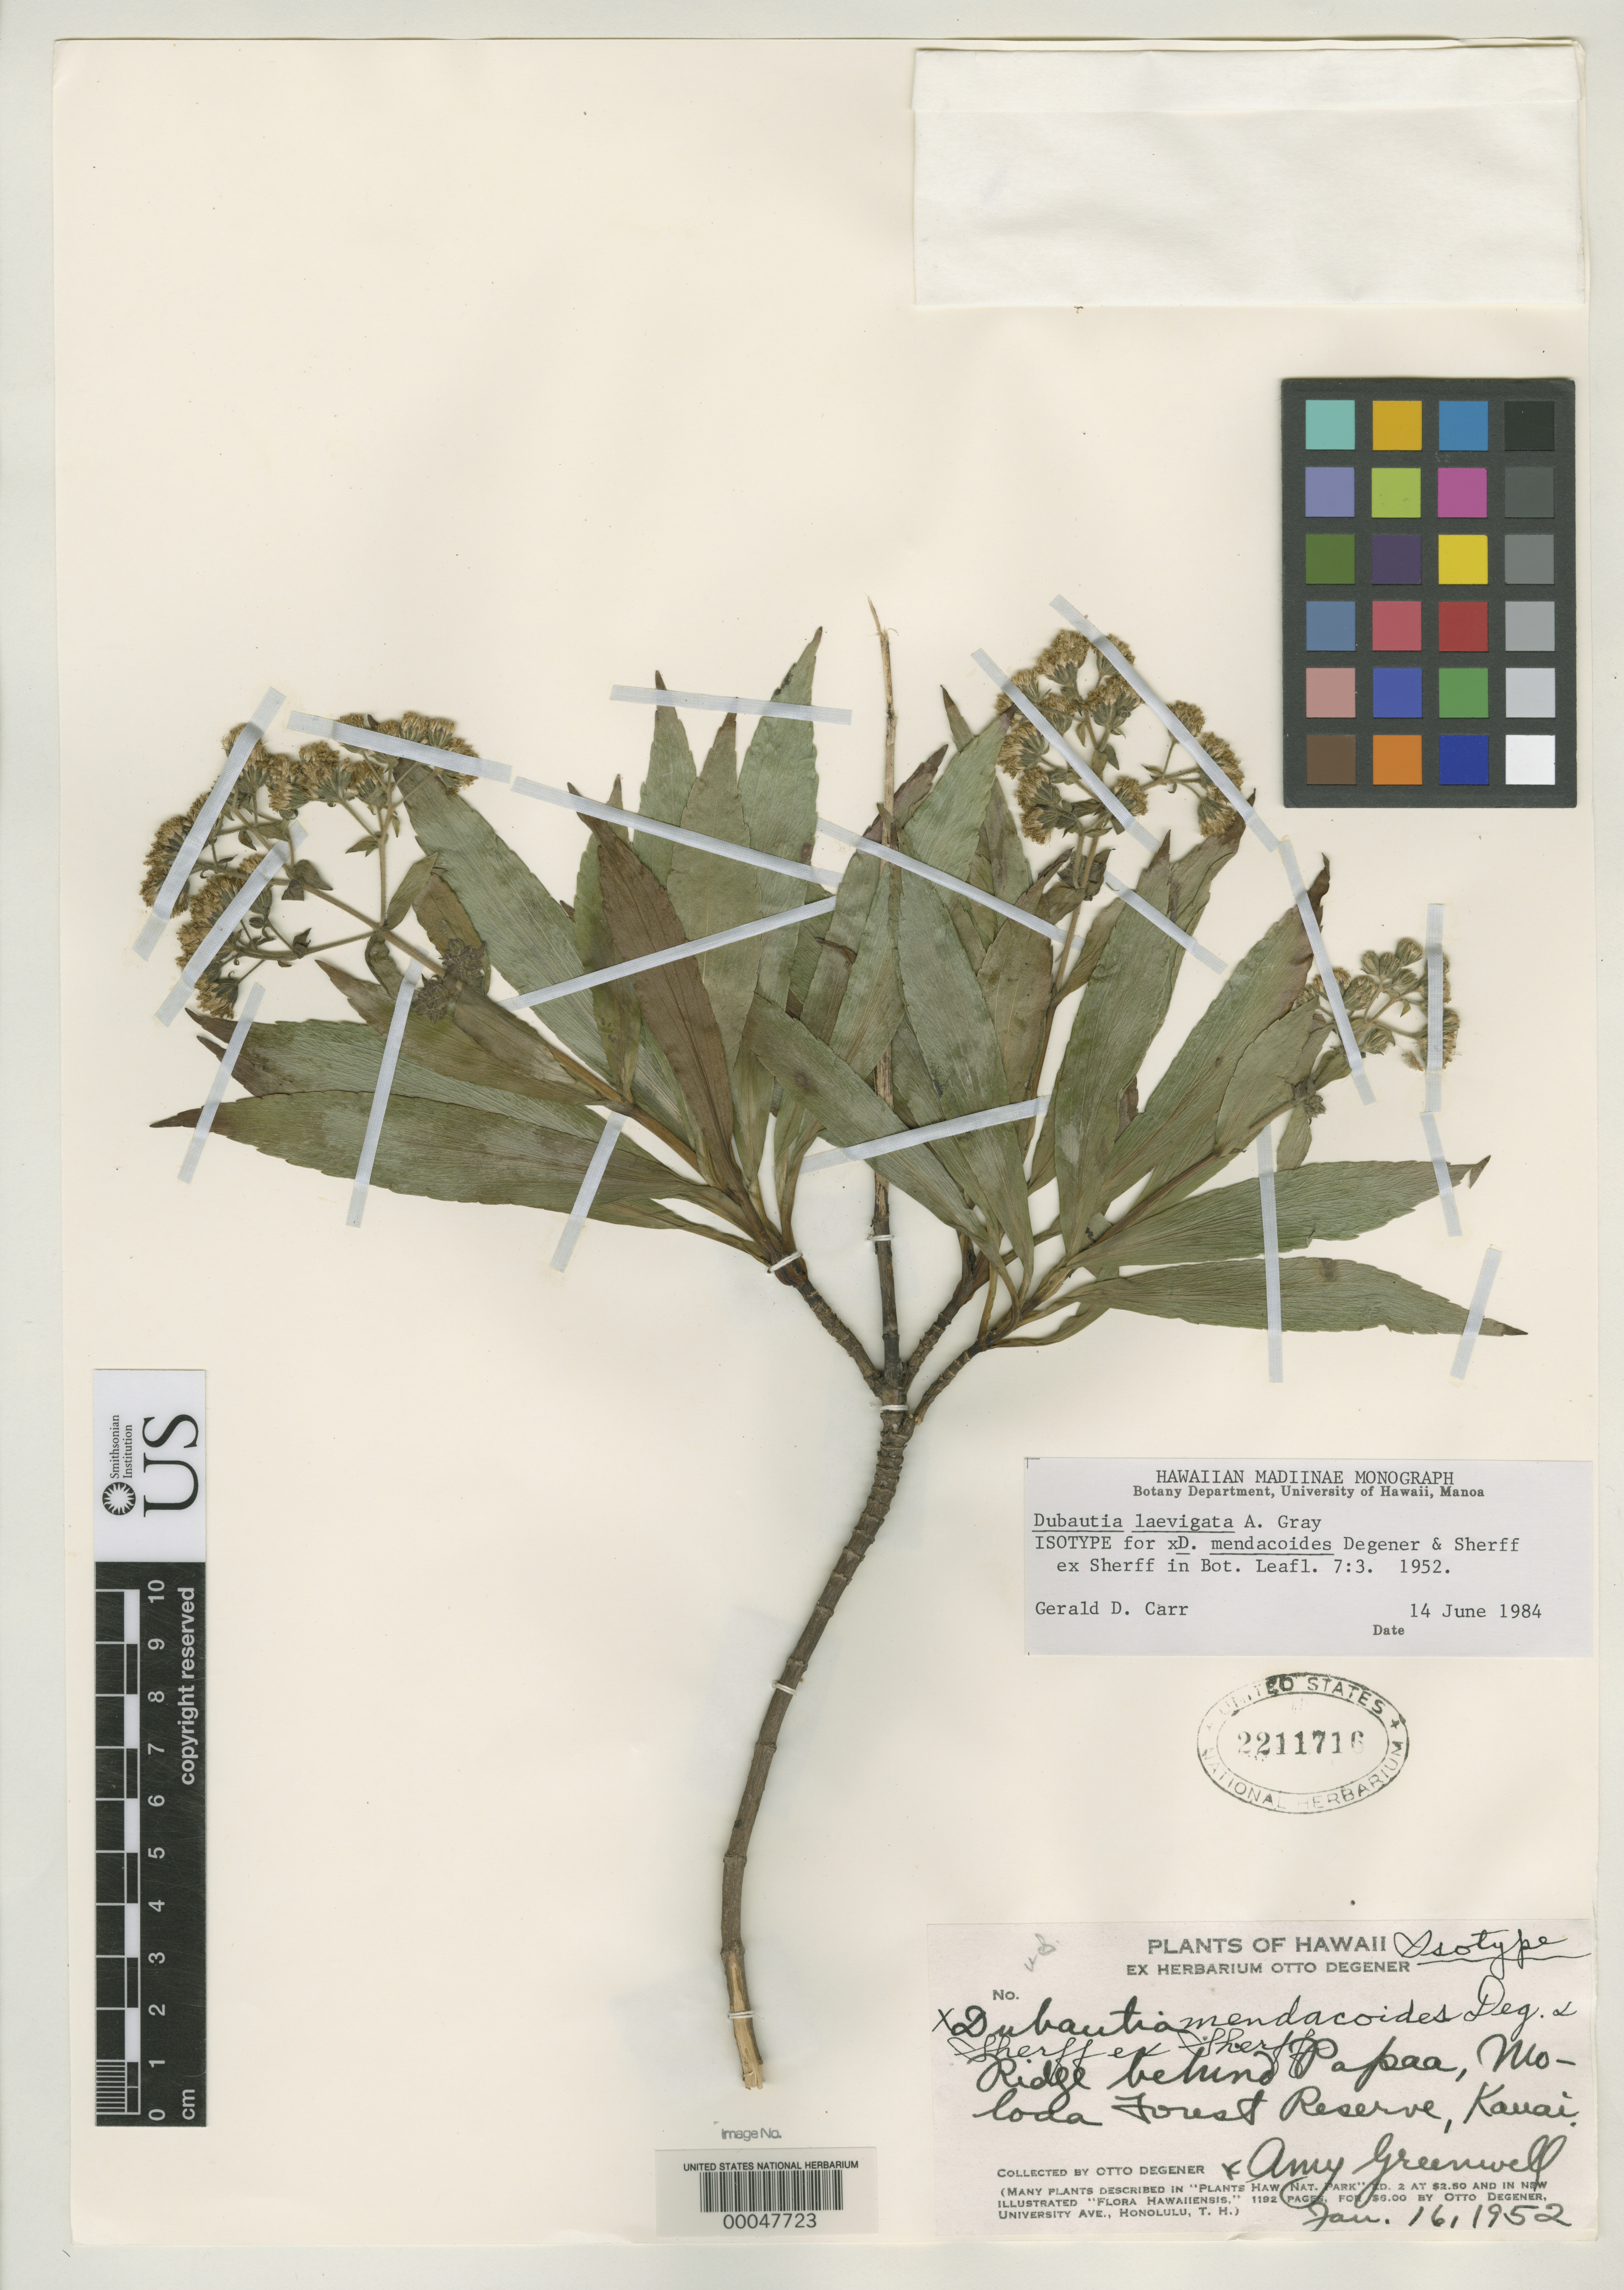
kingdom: Plantae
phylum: Tracheophyta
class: Magnoliopsida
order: Asterales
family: Asteraceae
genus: Dubautia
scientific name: Dubautia mendacoides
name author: O. Deg. & Sherff ex Sherff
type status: Isotype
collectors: O. Degener & A. B. Greenwell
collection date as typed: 16 Jan 1952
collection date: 1952-01-16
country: United States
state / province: Hawaii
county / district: Kauai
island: Kaua'i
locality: Ridge behind Papaa, Moloaa Forest Reserve.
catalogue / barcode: US 2211716